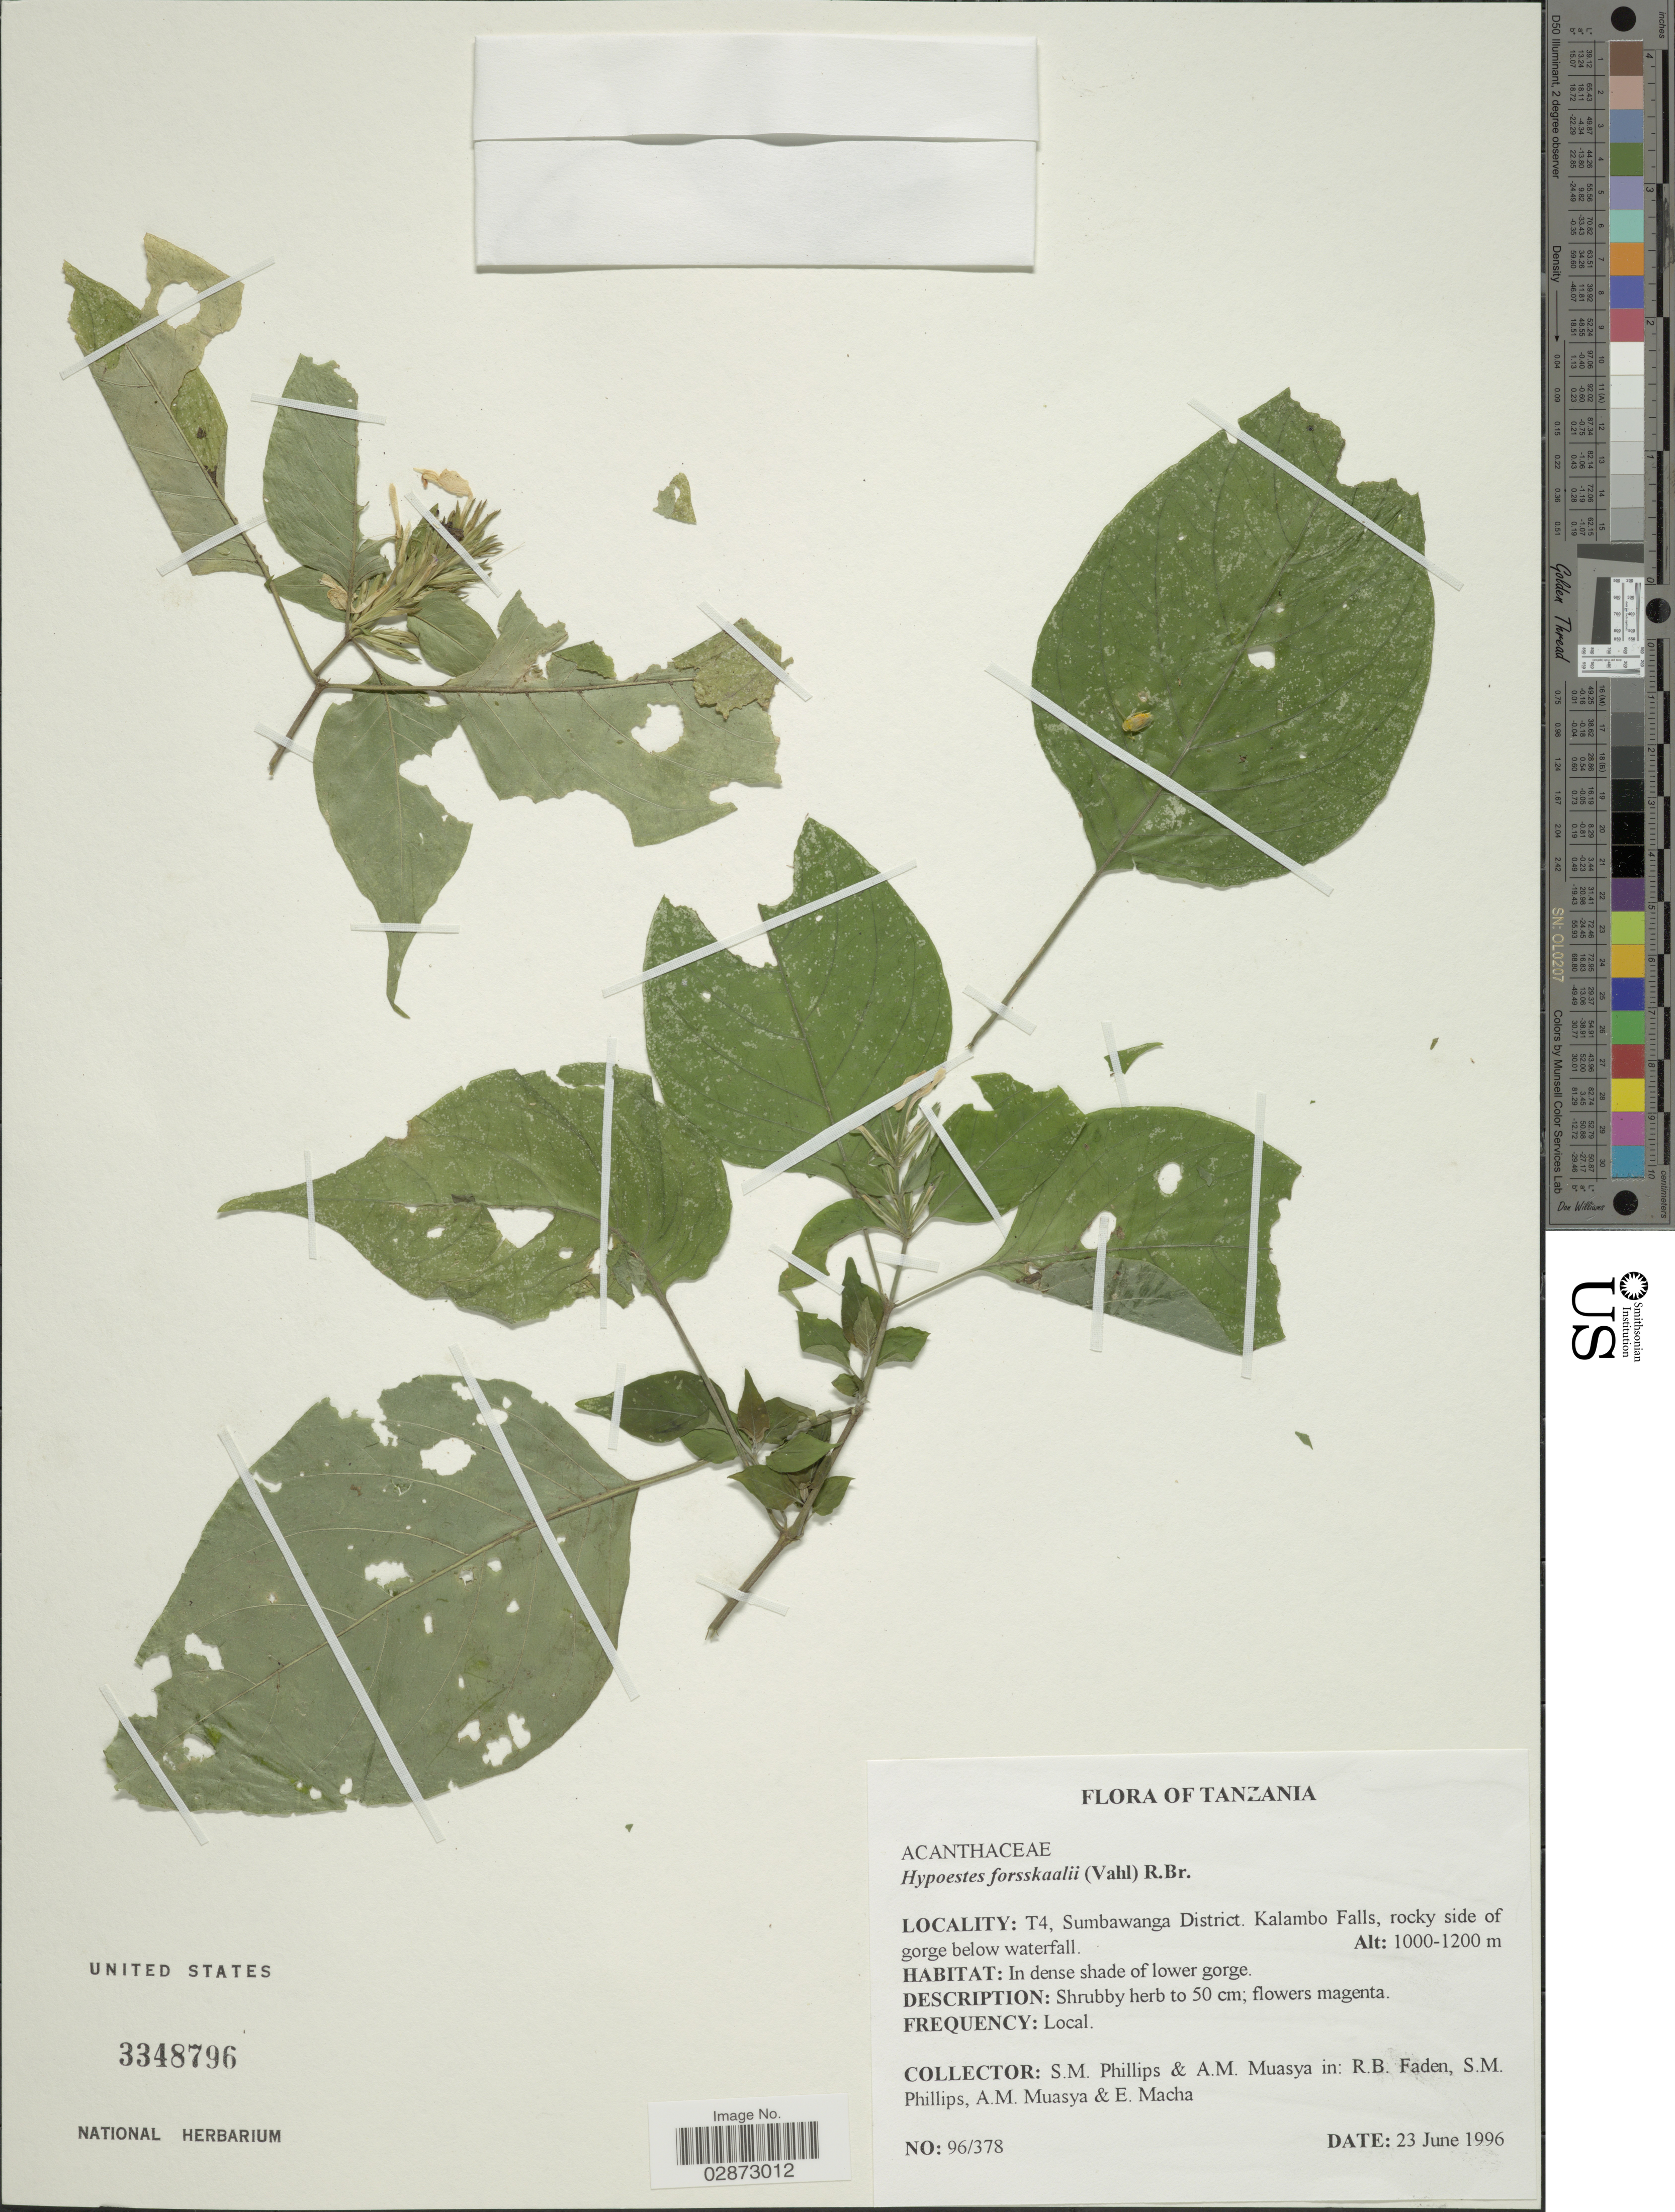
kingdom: Plantae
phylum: Tracheophyta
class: Magnoliopsida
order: Lamiales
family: Acanthaceae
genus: Hypoestes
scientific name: Hypoestes forsskaolii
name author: (Vahl) R. Br.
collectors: S. M. Phillips, A. Muasya, R. B. Faden, E. Macha & et al.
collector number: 96/378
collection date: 1996-06-23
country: Tanzania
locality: T4, Sumbawanga District. Kalambo Falls.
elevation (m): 1000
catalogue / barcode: US 3348796